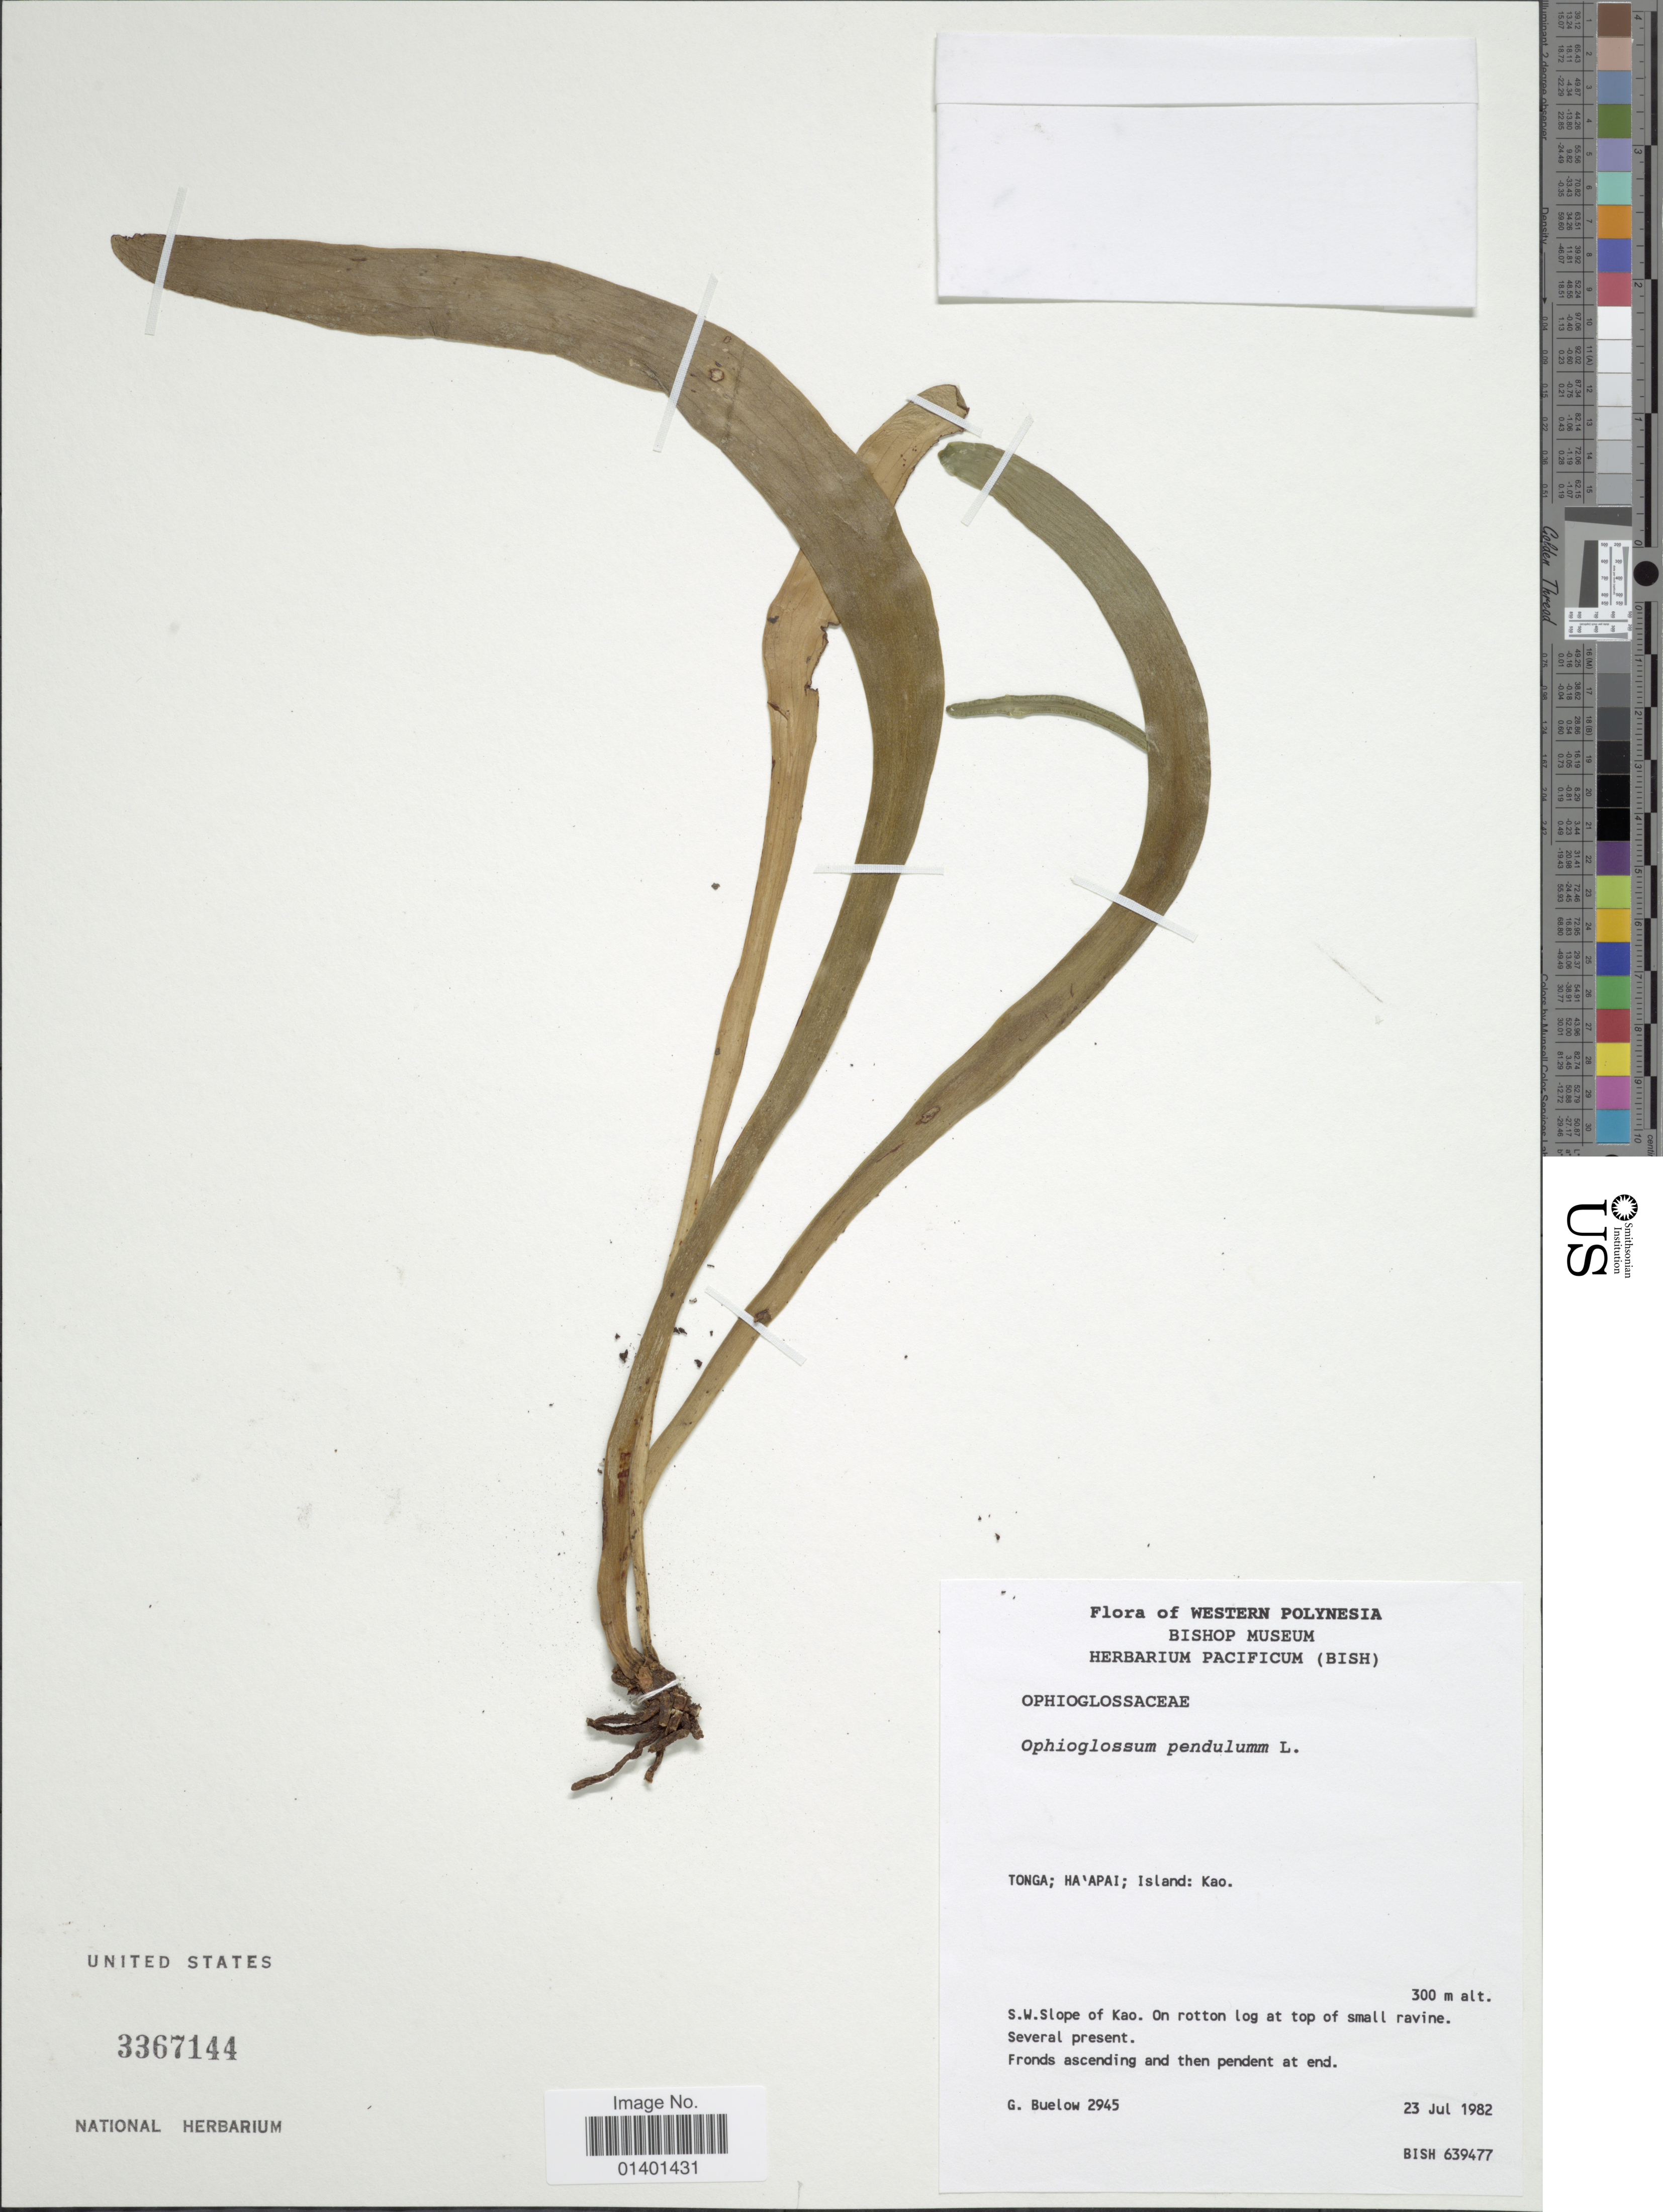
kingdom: Plantae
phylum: Tracheophyta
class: Polypodiopsida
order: Ophioglossales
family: Ophioglossaceae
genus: Ophioderma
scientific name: Ophioderma pendulum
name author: (L.) C. Presl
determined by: Wagner, W. L., (BOT), Smithsonian Institution - National Museum of Natural History (UNITED STATES)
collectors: G. Buelow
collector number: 2945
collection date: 1982-07-23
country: Tonga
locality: Western Polynesia, Ha'apai; island Kao, S.W. slope of Kao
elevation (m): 300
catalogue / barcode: US 3367144